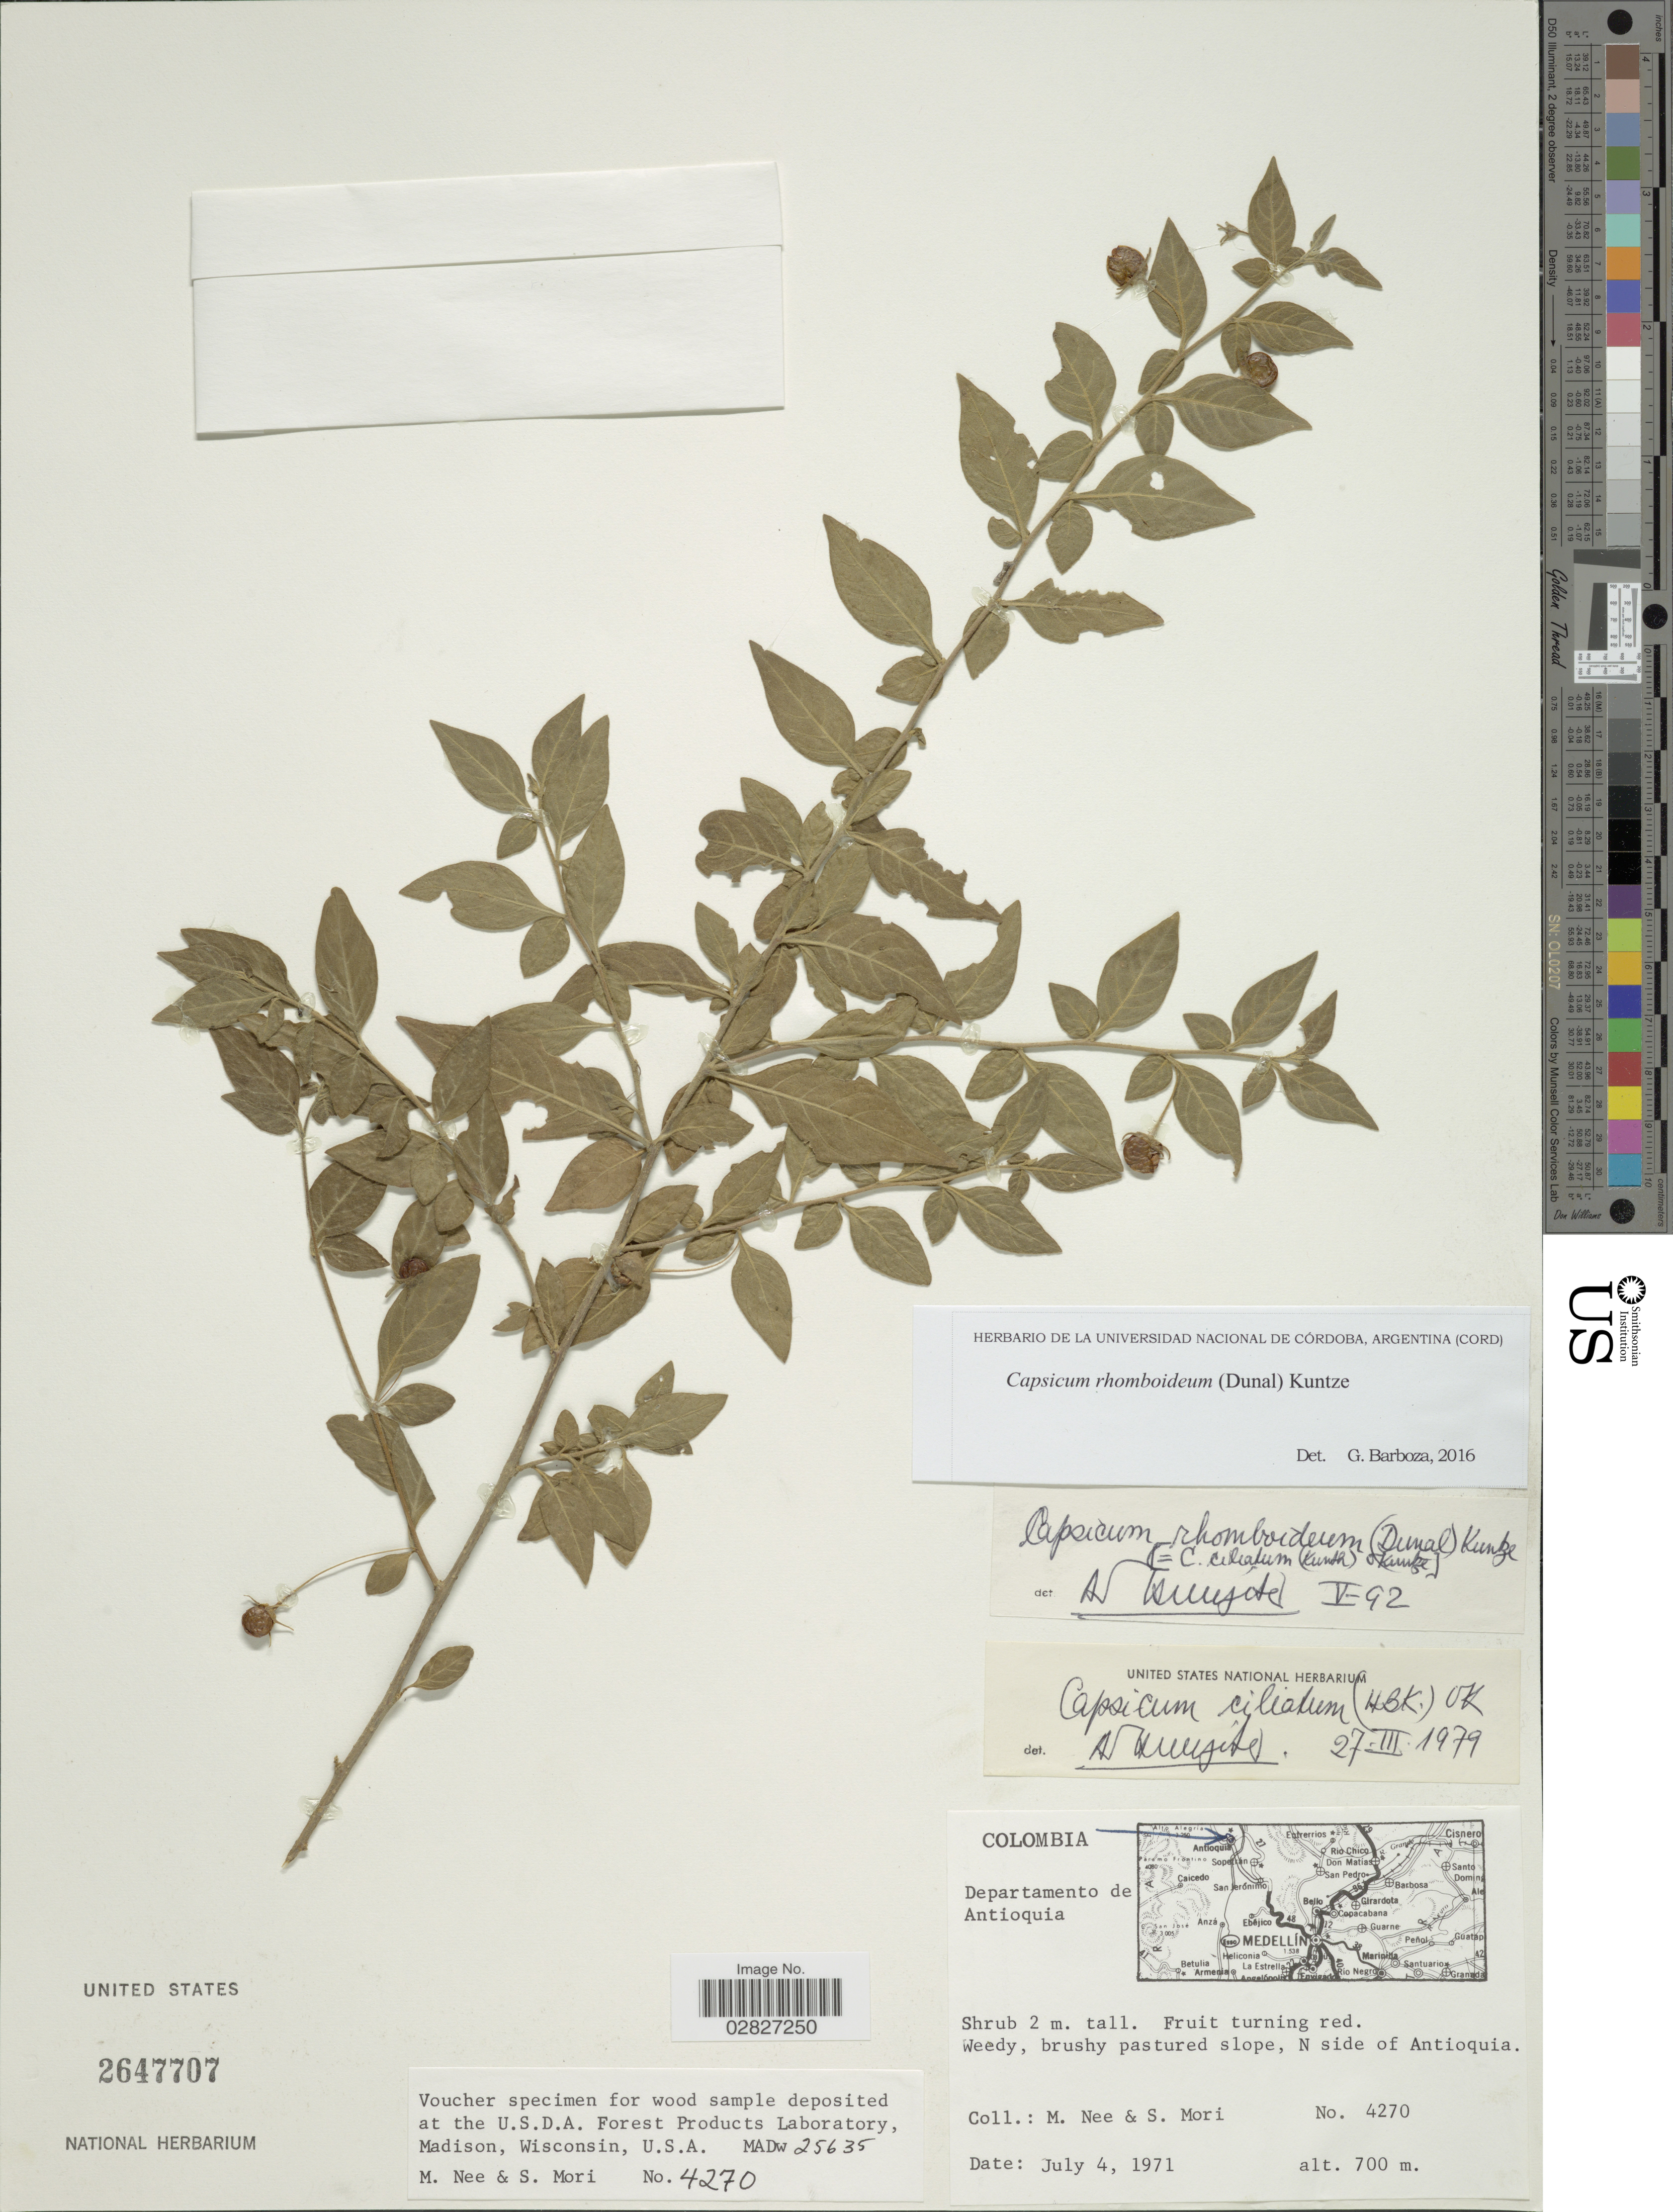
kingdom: Plantae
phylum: Tracheophyta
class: Magnoliopsida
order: Solanales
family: Solanaceae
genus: Capsicum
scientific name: Capsicum rhomboideum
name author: (Humb. & Bonpl. ex Dunal) Kuntze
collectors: M. Nee & S. Mori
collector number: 4270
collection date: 1971-07-04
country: Colombia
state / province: Antioquia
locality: Departamento de Antioquia. Weedy, brushy pastured slope, N side of Antioquia.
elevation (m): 700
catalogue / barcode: US 2647707